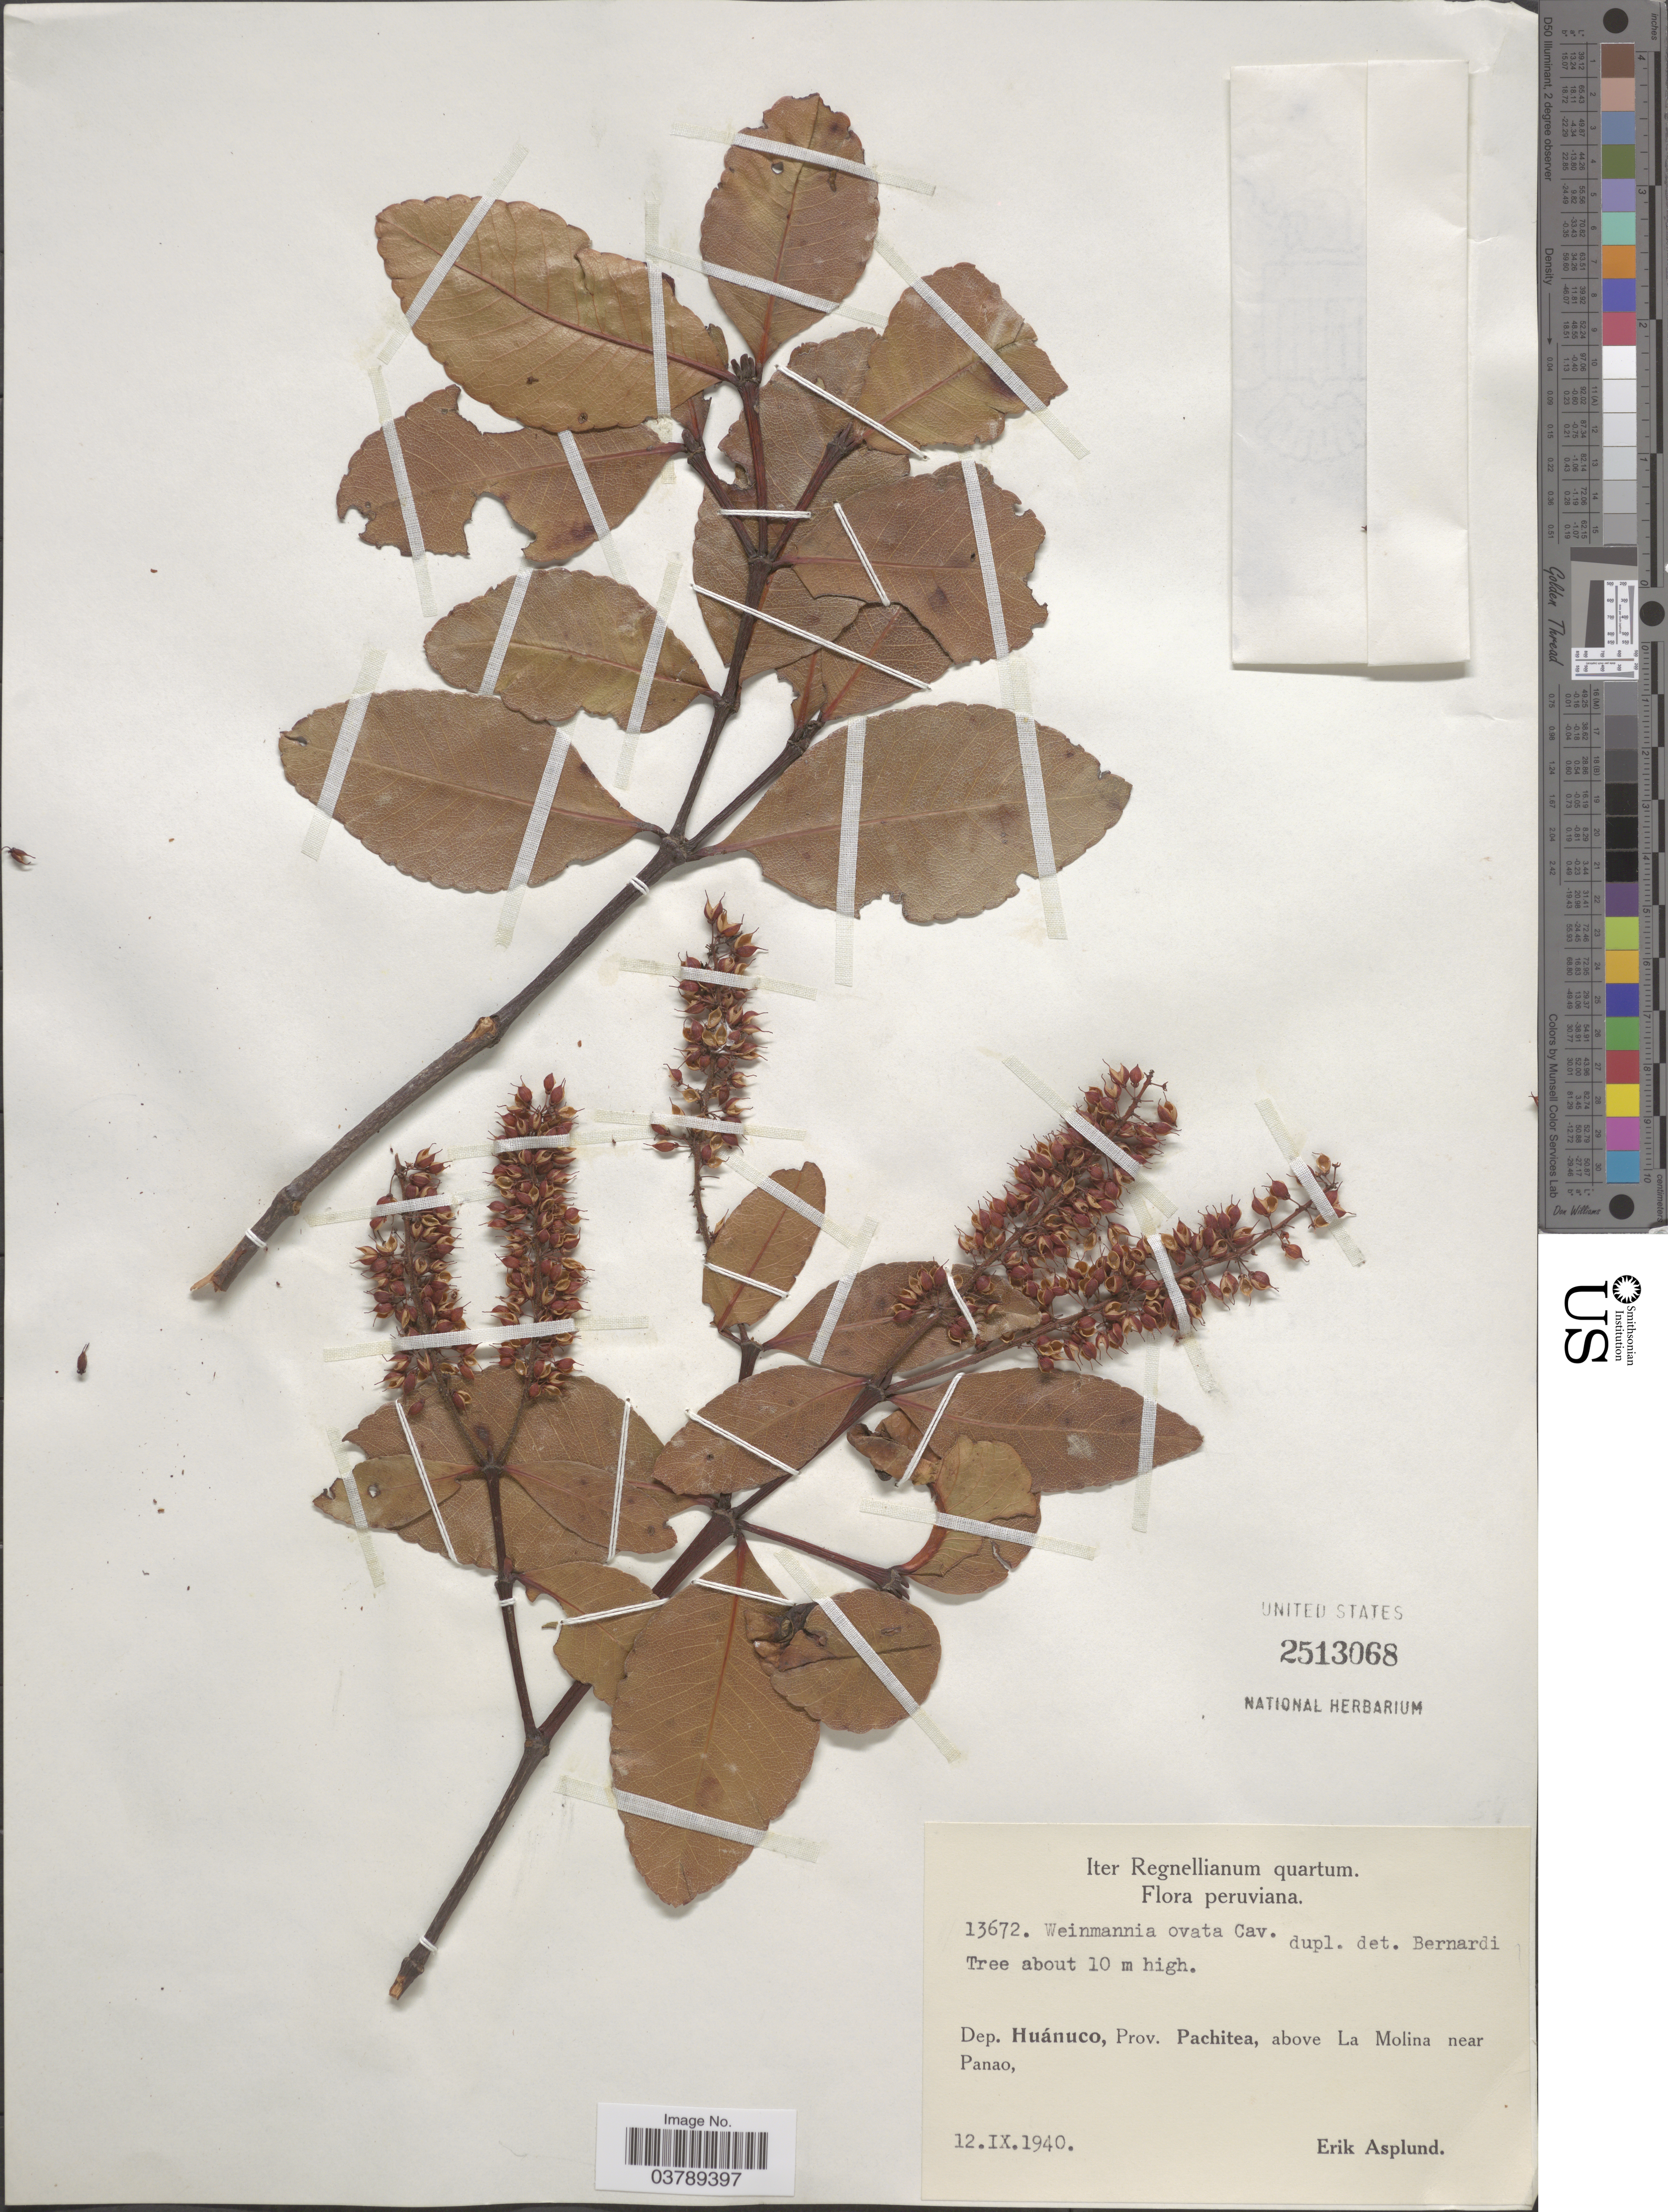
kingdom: Plantae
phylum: Tracheophyta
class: Magnoliopsida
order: Oxalidales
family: Cunoniaceae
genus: Weinmannia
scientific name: Weinmannia ovata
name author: Cav.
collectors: E. Asplund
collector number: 13672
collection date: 1940-09-12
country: Peru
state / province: Huánuco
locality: Dep. Huánuca, Prov. Pachitea, above La Molina near Panao.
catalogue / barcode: US 2513068